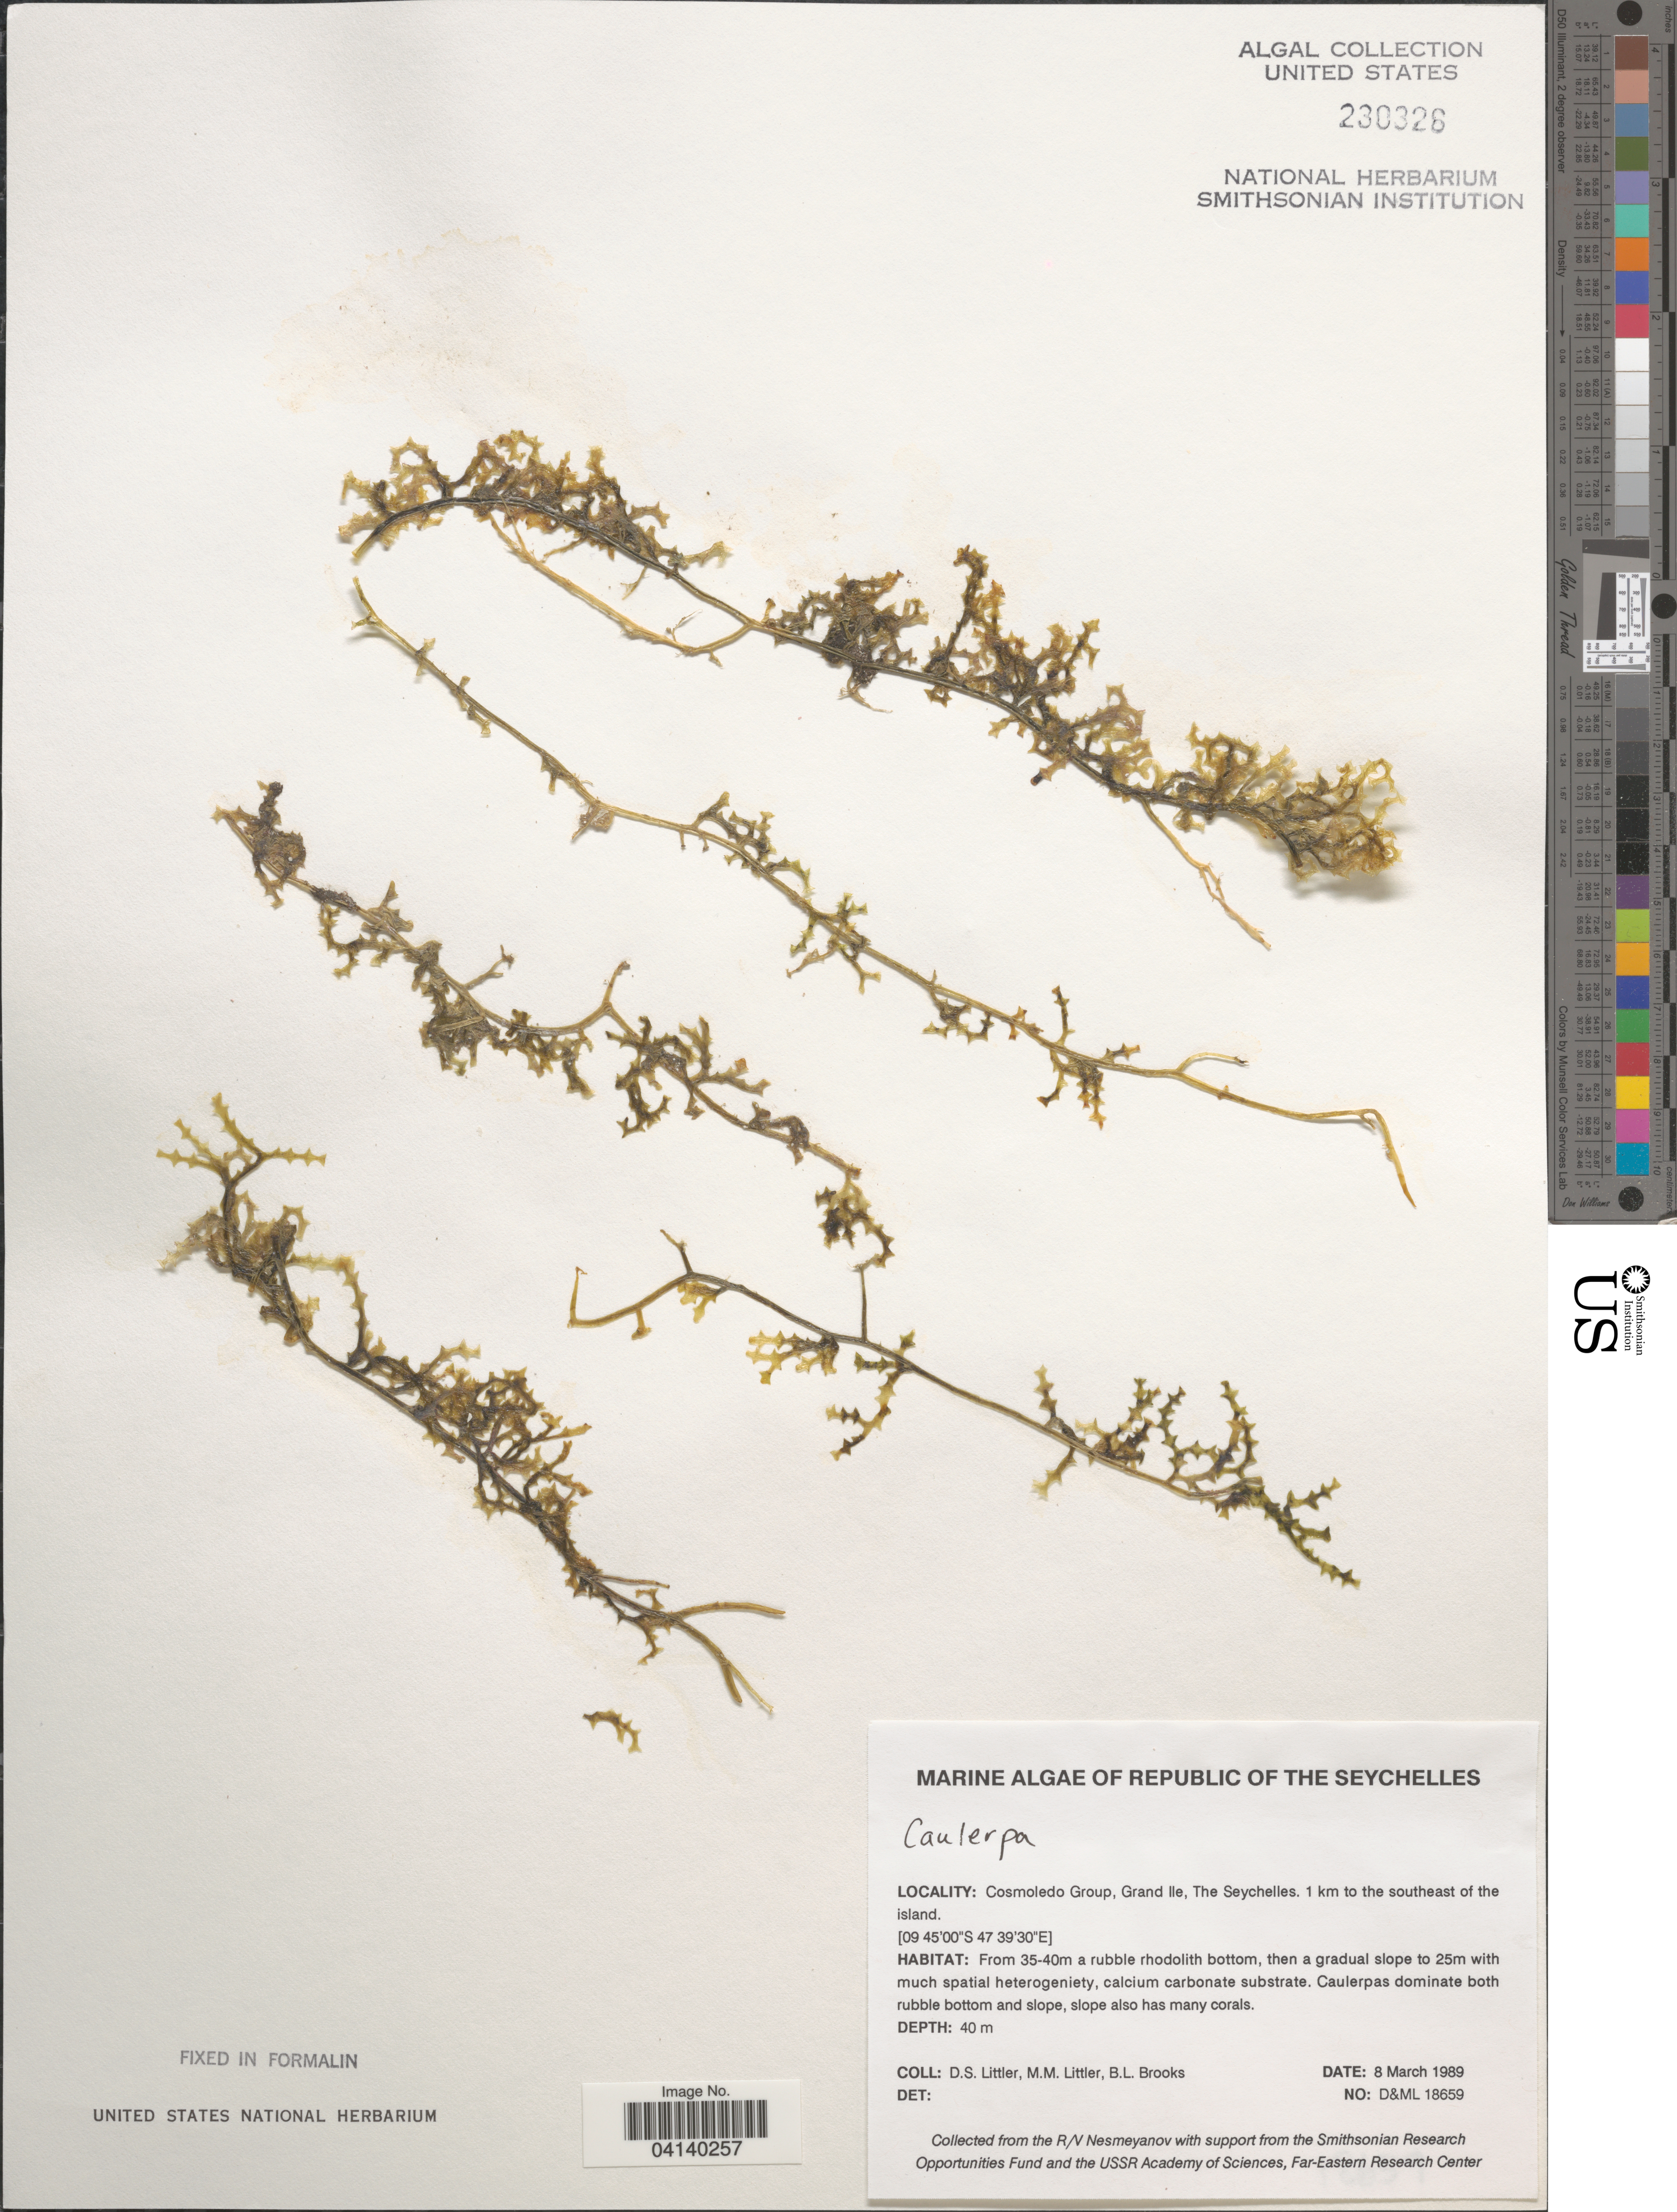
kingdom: Plantae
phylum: Chlorophyta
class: Ulvophyceae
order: Bryopsidales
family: Caulerpaceae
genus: Caulerpa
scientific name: Caulerpa sp.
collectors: D. S. Littler & B. Brooks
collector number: D&ML18659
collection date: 1989-03-08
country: Seychelles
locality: Republic of the Seychelles. Cosmoledo Group, Grand Ile. 1 km to the southeast of the island.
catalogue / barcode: US 230326